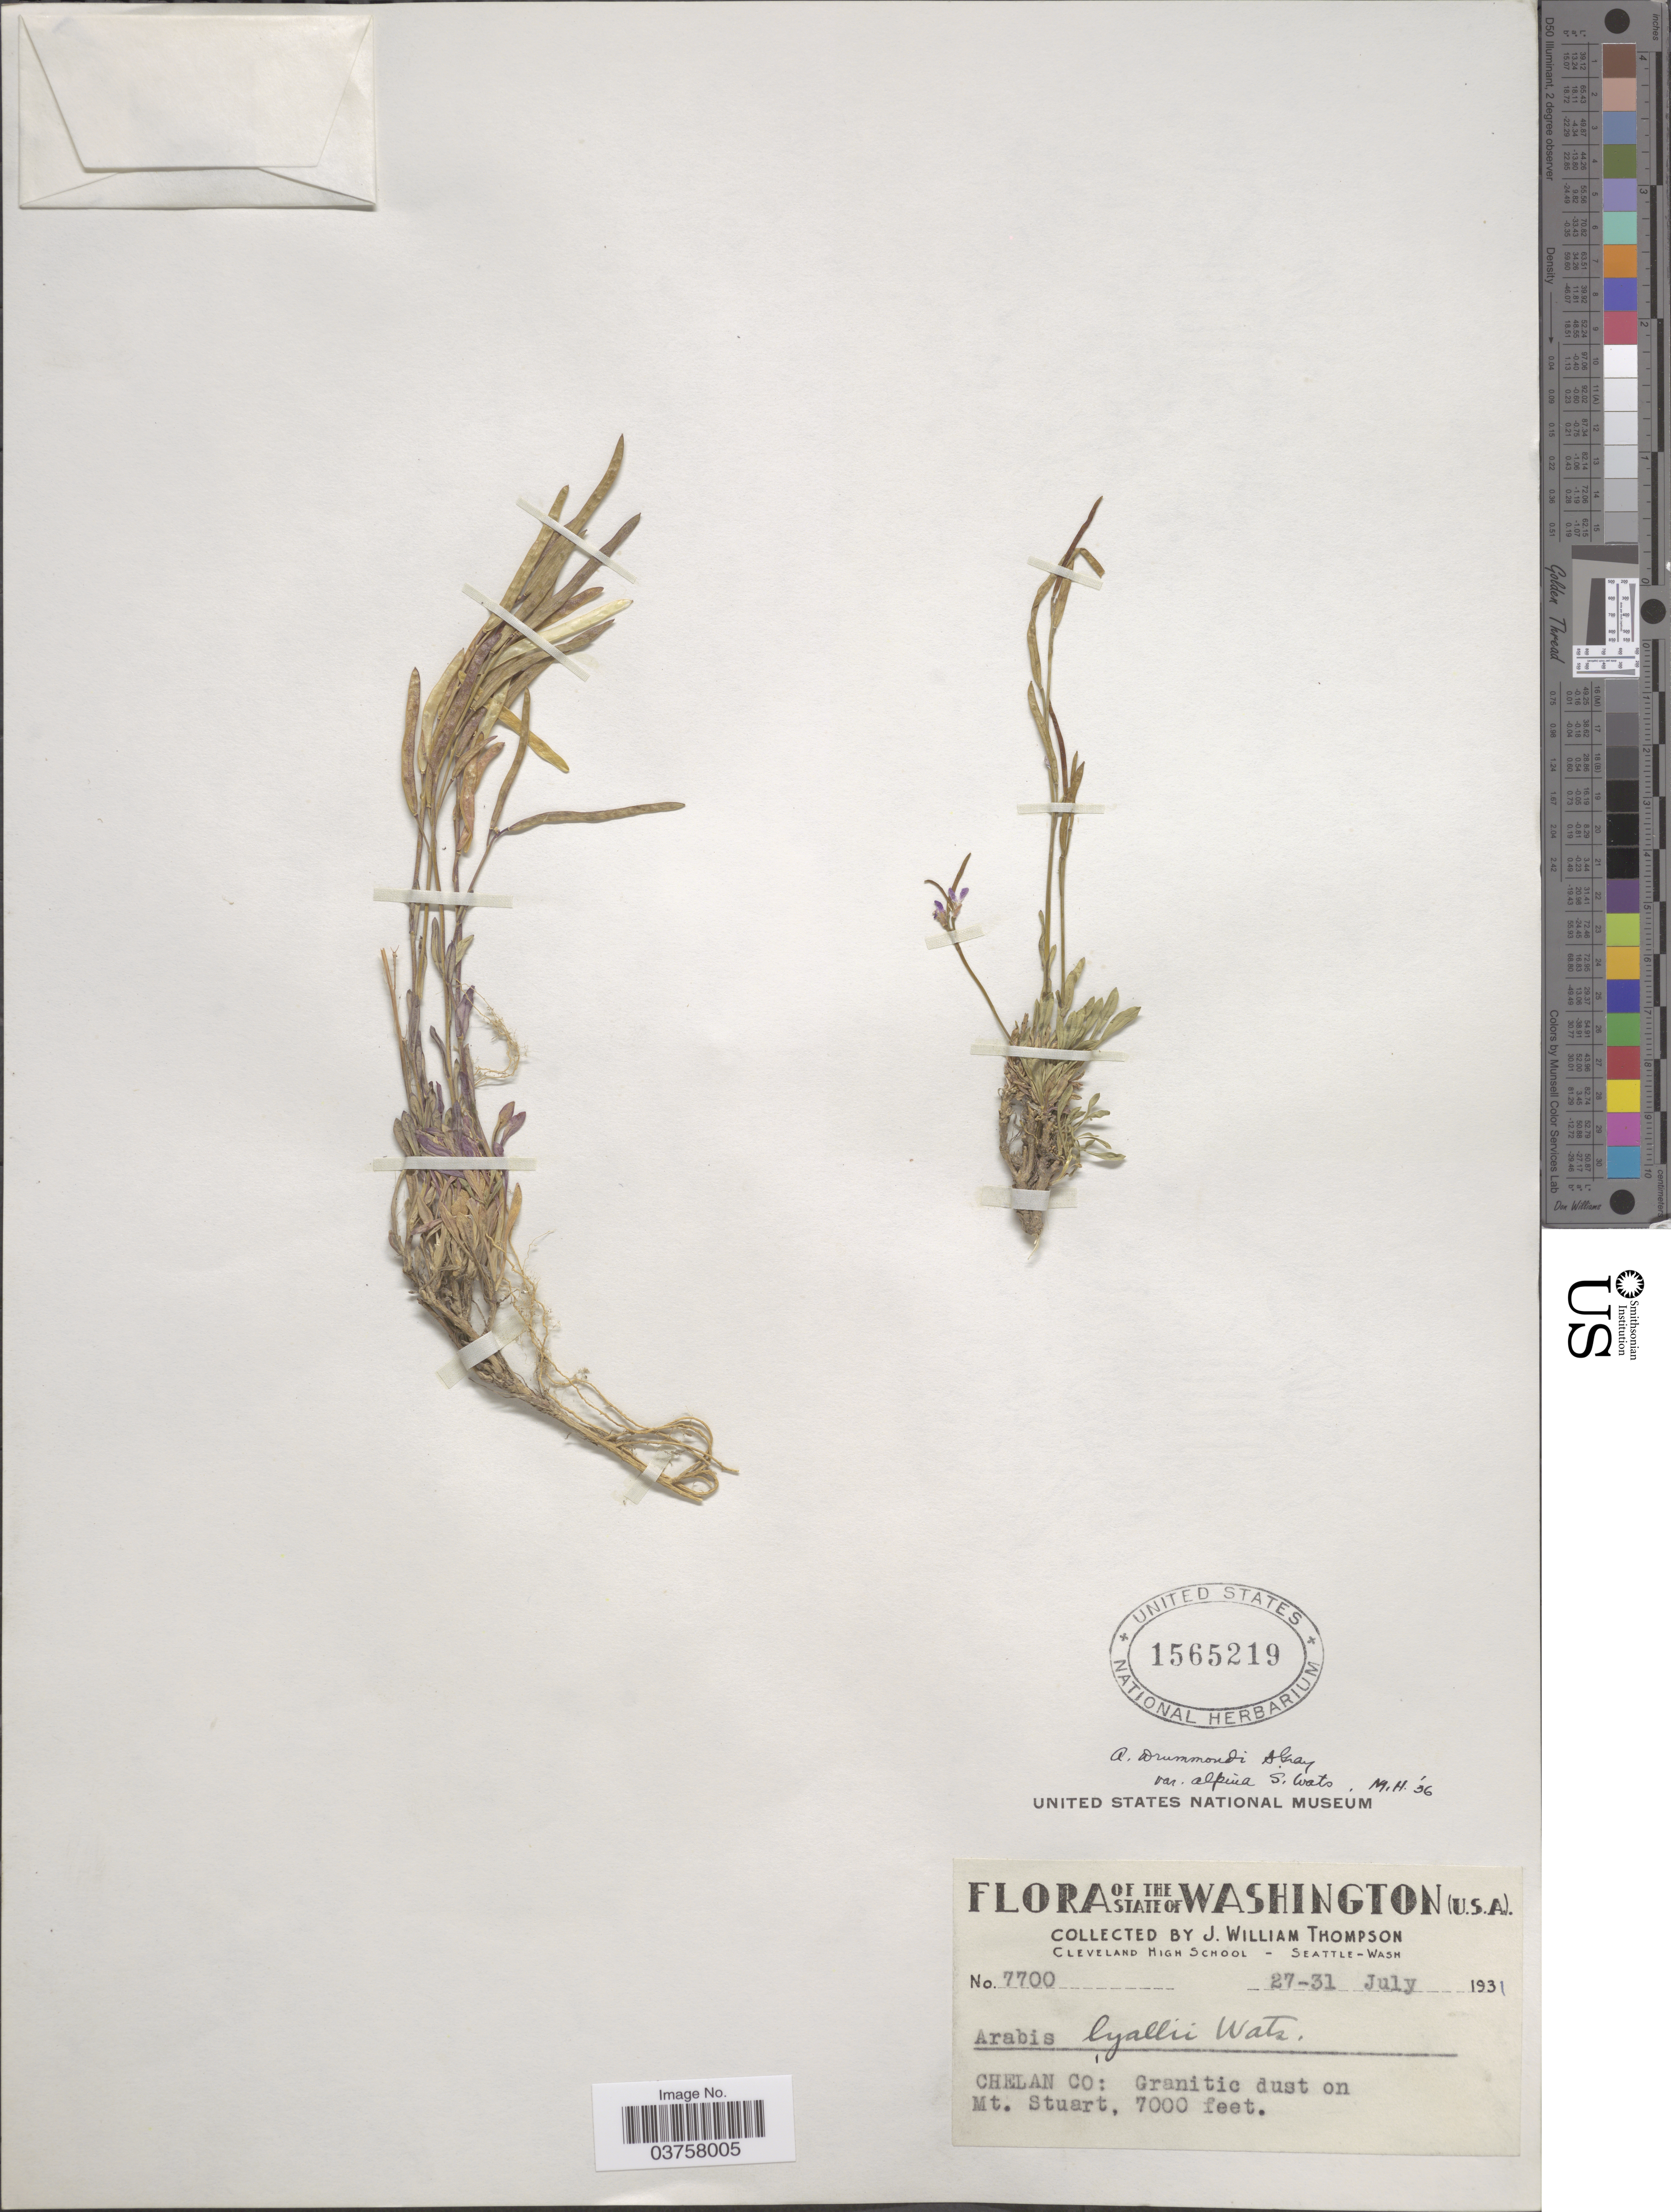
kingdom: Plantae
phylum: Tracheophyta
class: Magnoliopsida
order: Brassicales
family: Brassicaceae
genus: Arabis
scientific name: Arabis lyallii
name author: S. Watson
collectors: J. W. Thompson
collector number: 7700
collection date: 1931-07-27/1931-07-31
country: United States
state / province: Washington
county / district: Chelan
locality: Chelan Co: Granitic dust on Mt. Stuart.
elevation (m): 2134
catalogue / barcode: US 1565219